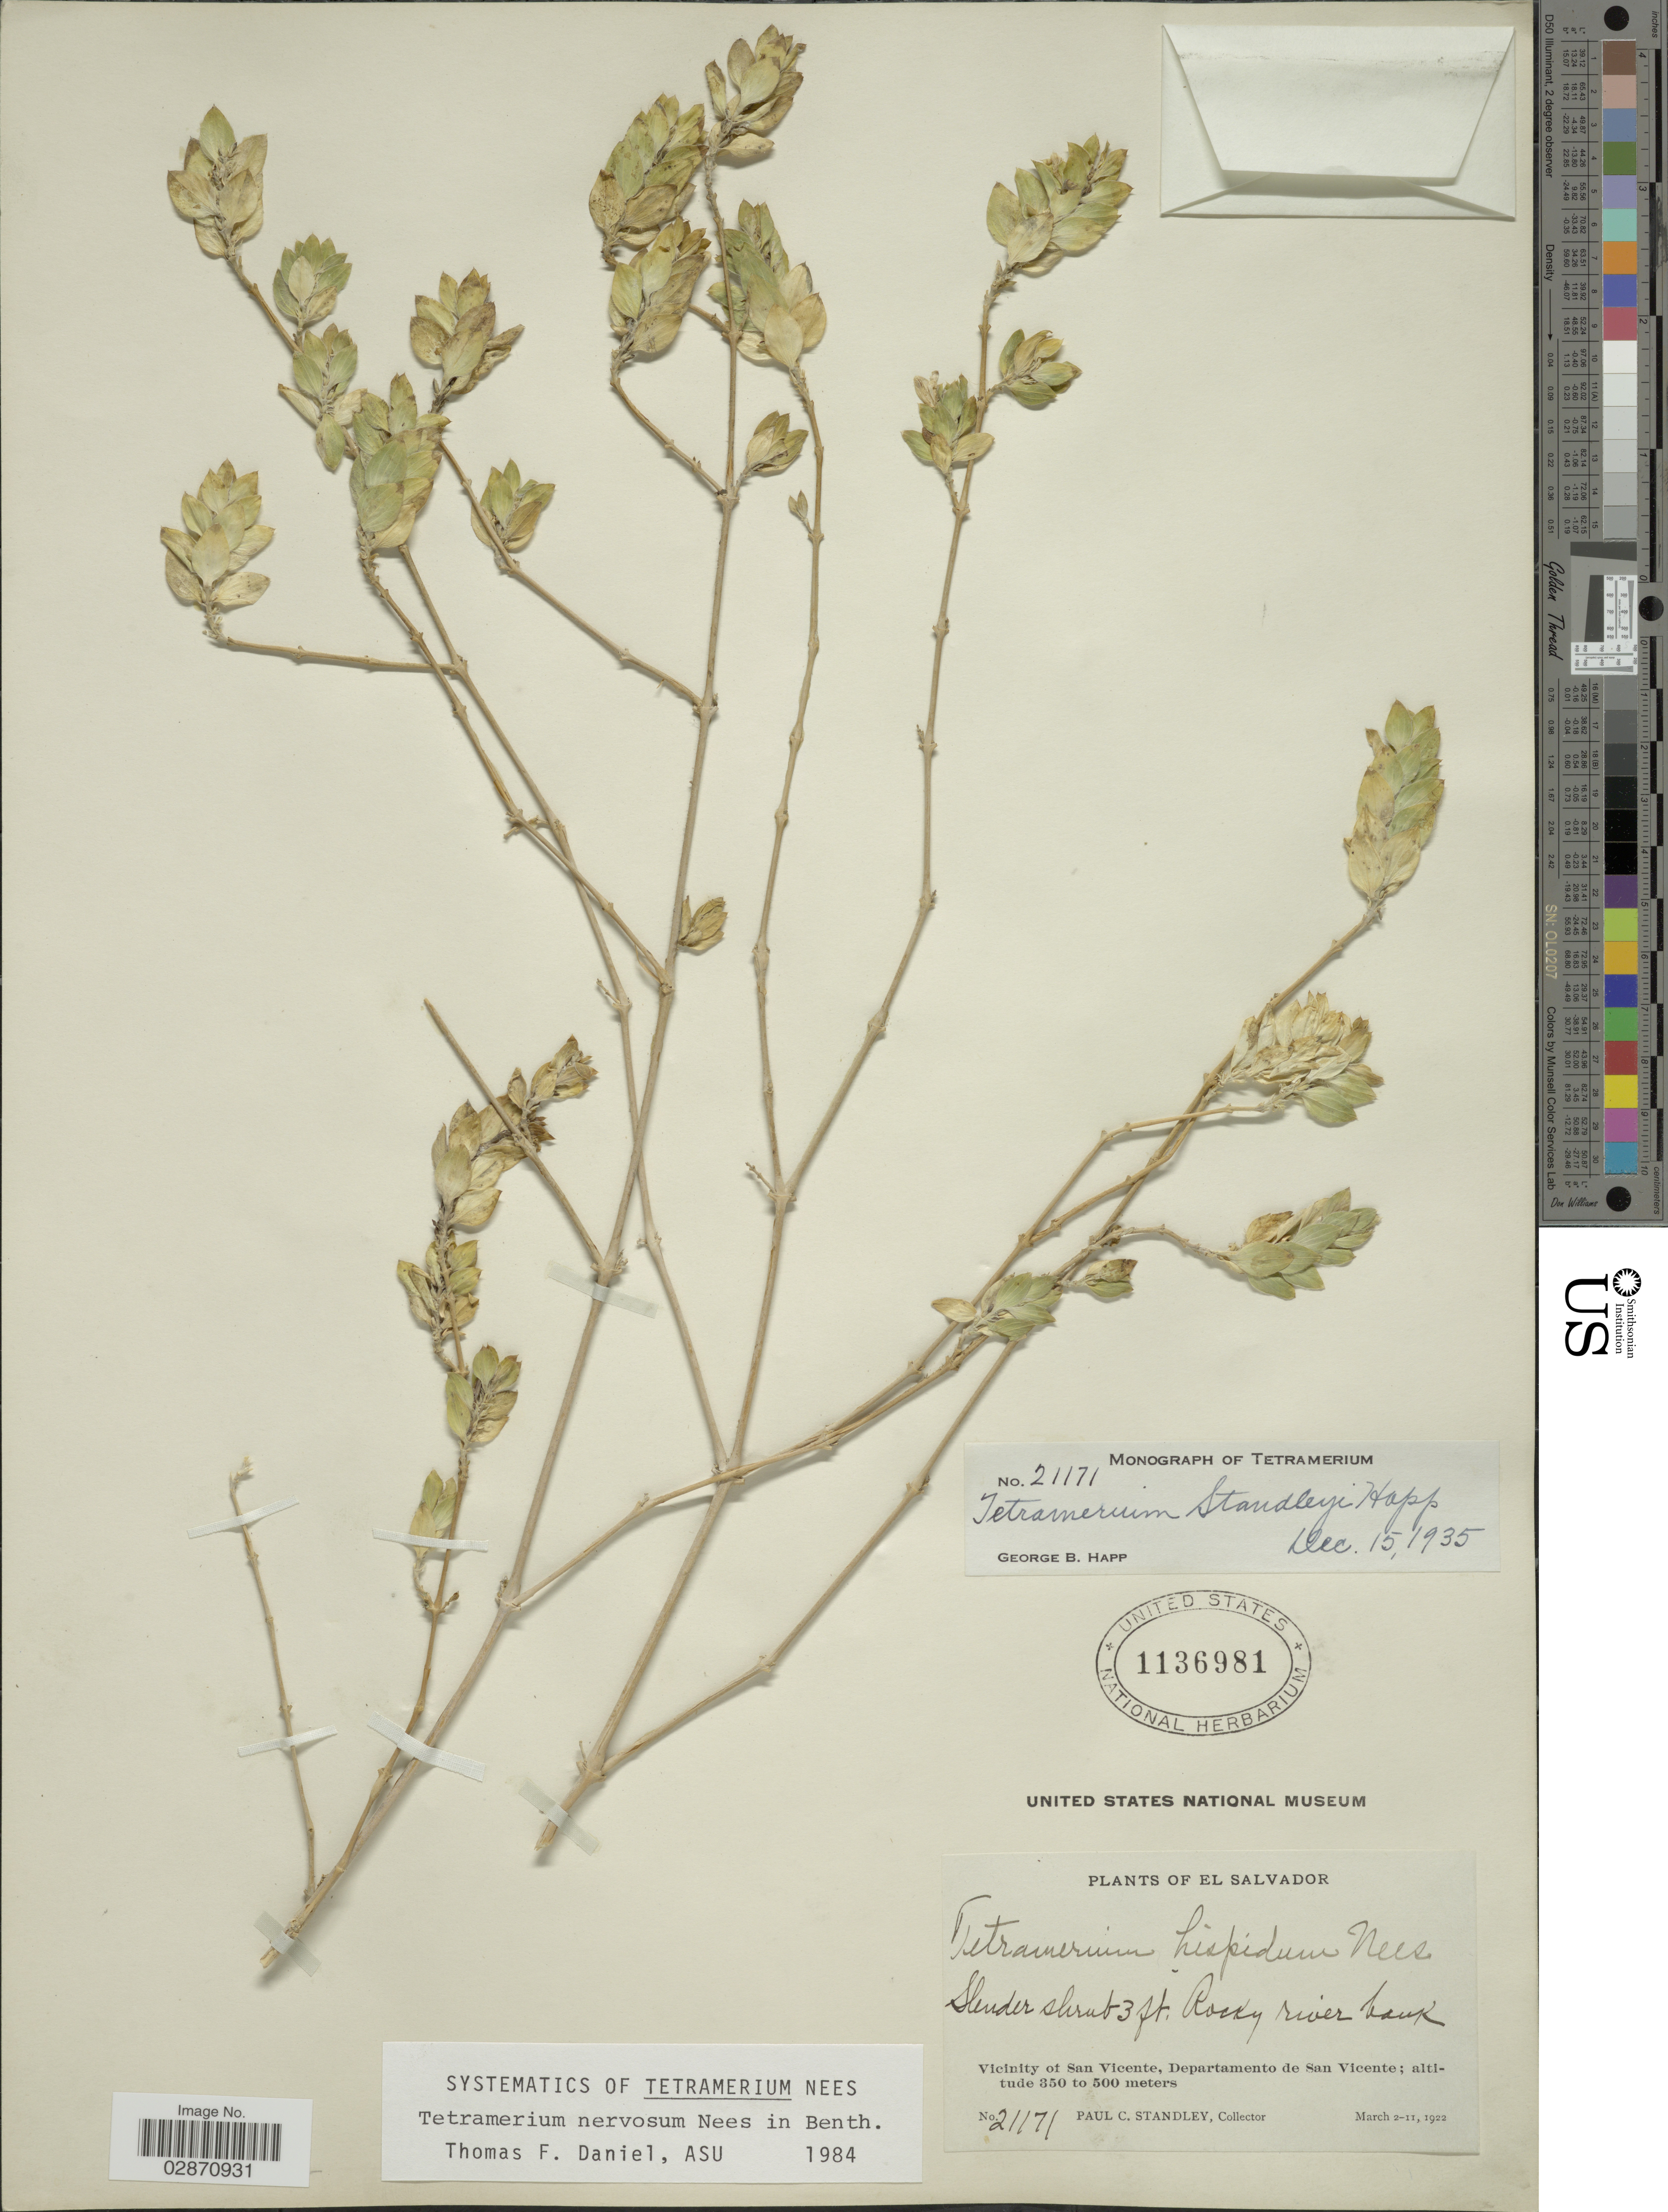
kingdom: Plantae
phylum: Tracheophyta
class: Magnoliopsida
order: Lamiales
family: Acanthaceae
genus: Tetramerium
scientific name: Tetramerium nervosum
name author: Nees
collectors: P. C. Standley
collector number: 21171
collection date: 1922-03-02/1922-03-11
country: El Salvador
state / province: San Vincente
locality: Vicinity of San Vicente, Departamento de San Vicente.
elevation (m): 350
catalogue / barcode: US 1136981